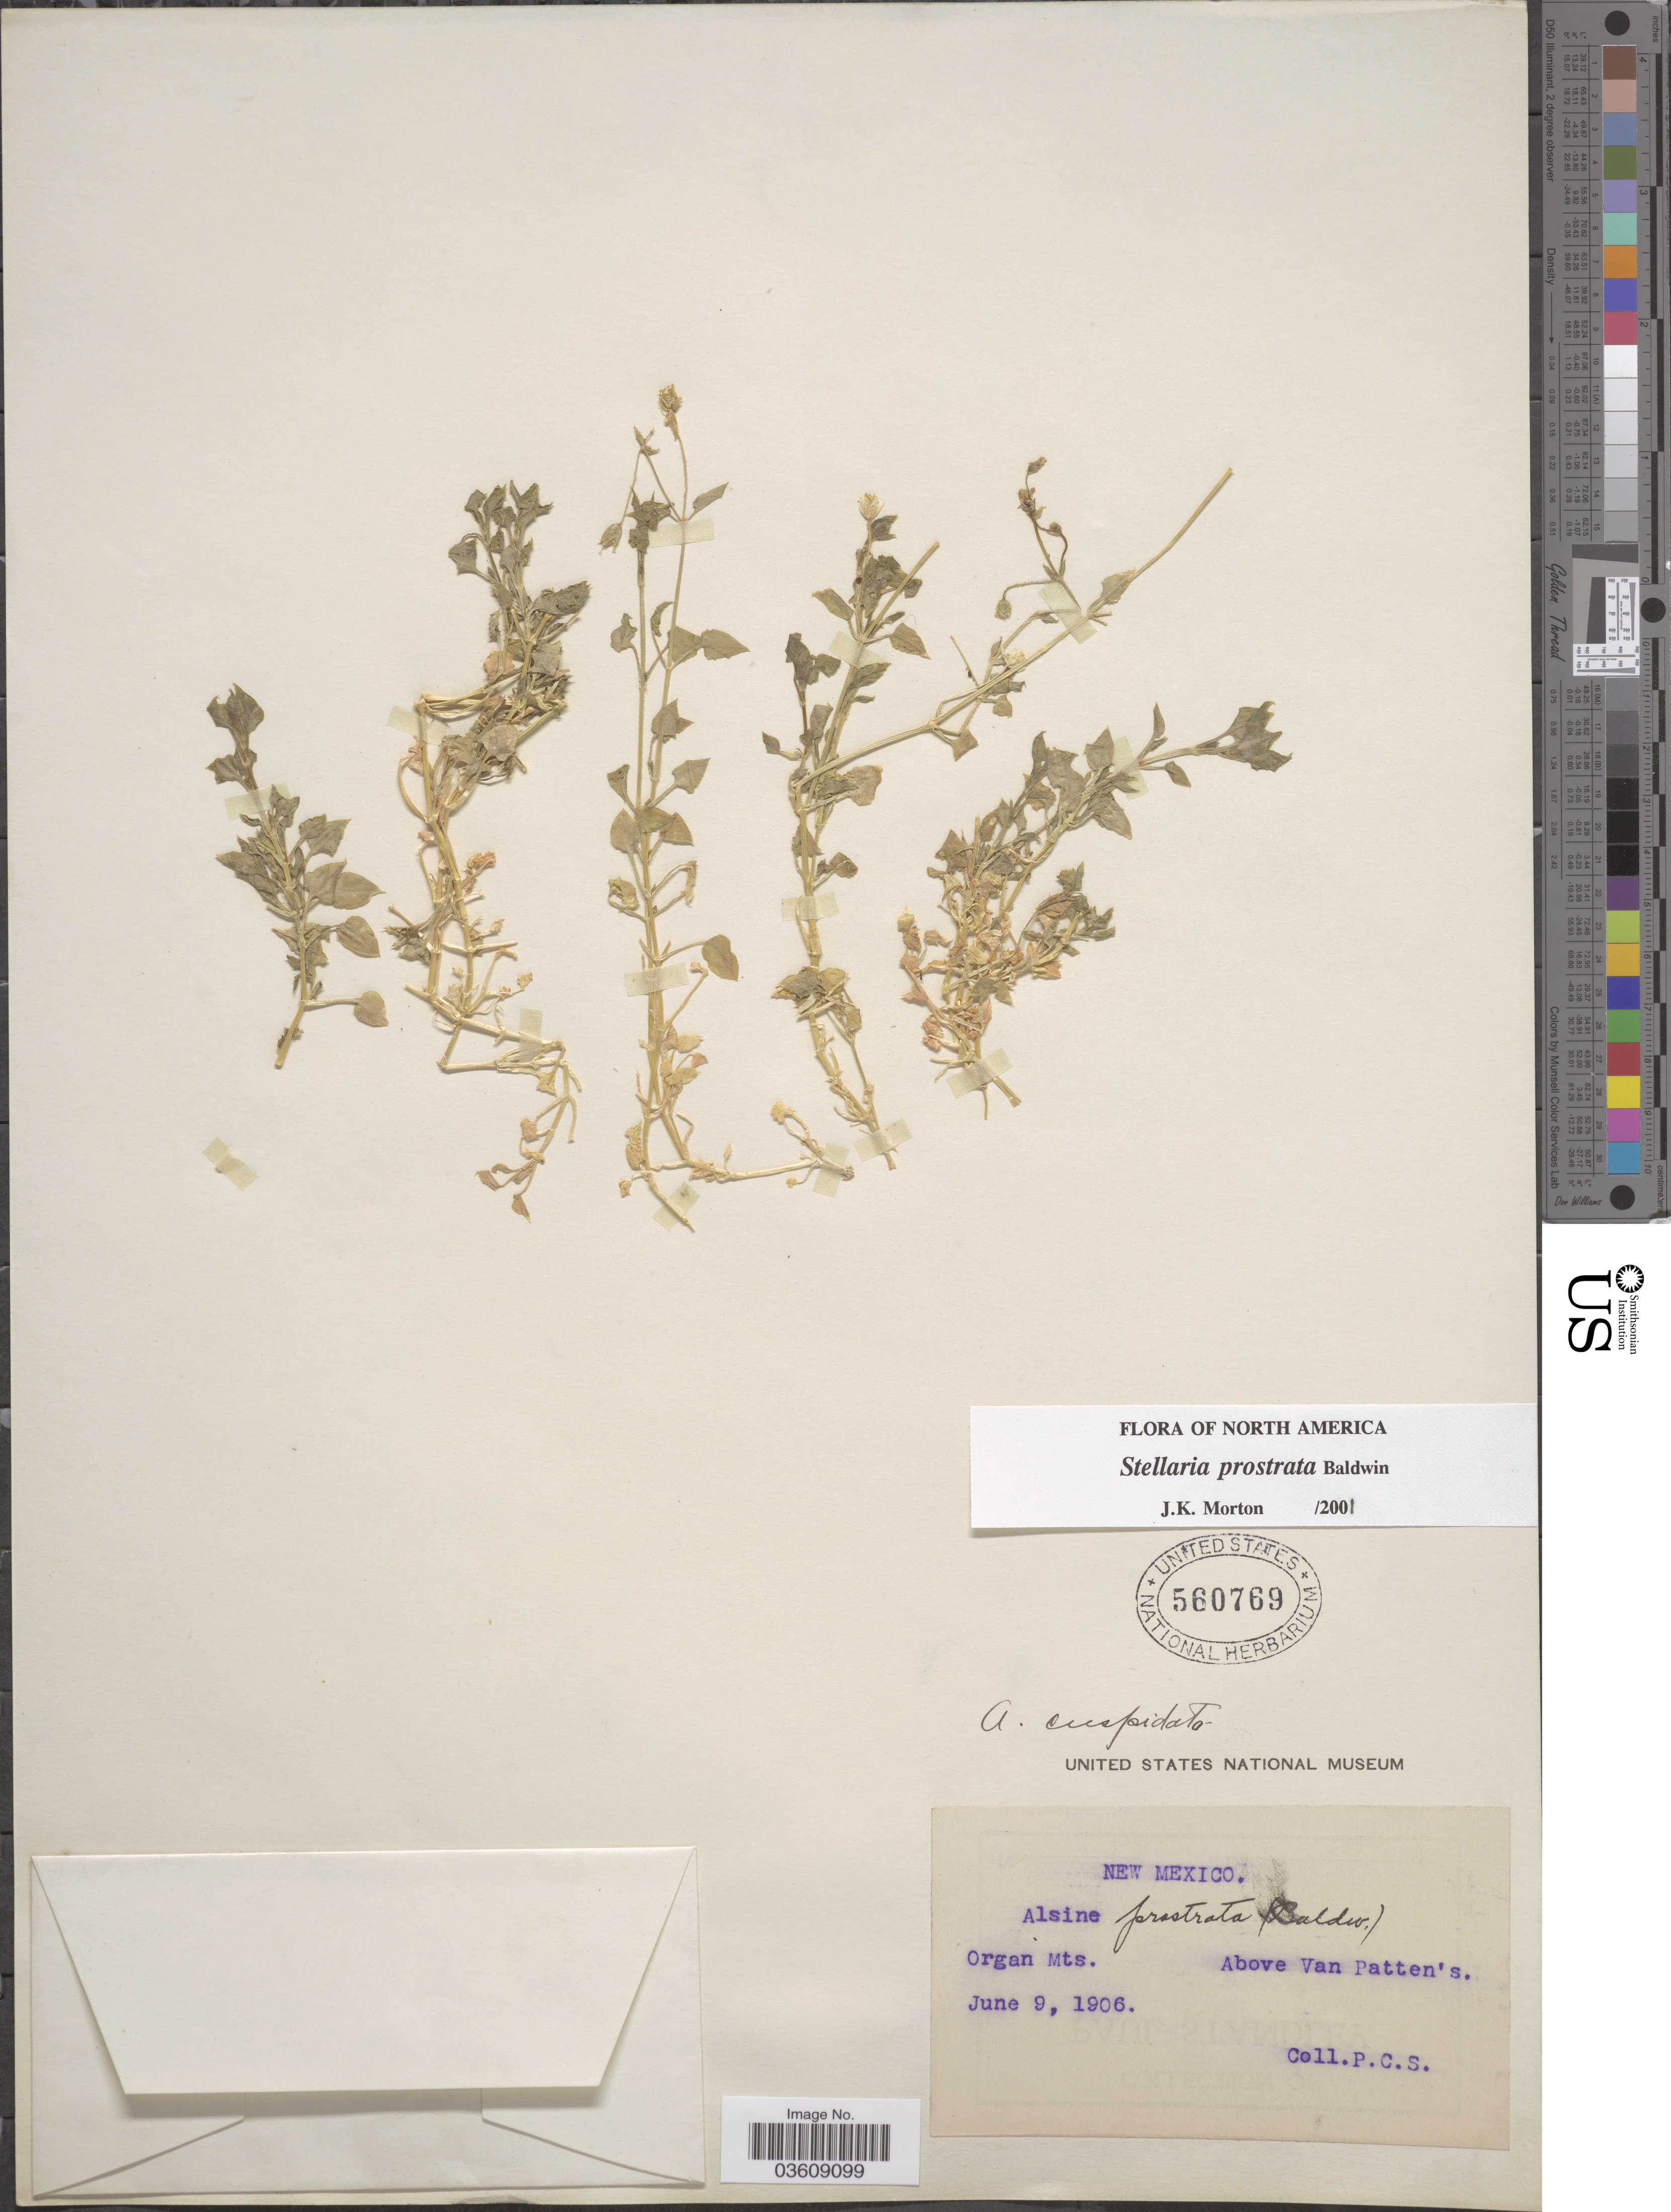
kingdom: Plantae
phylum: Tracheophyta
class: Magnoliopsida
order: Caryophyllales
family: Caryophyllaceae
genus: Stellaria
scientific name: Stellaria prostrata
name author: Baldwin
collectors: P. C. S.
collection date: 1906-06-09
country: United States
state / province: New Mexico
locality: Organ Mts. Above Van Patten's..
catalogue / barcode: US 560769